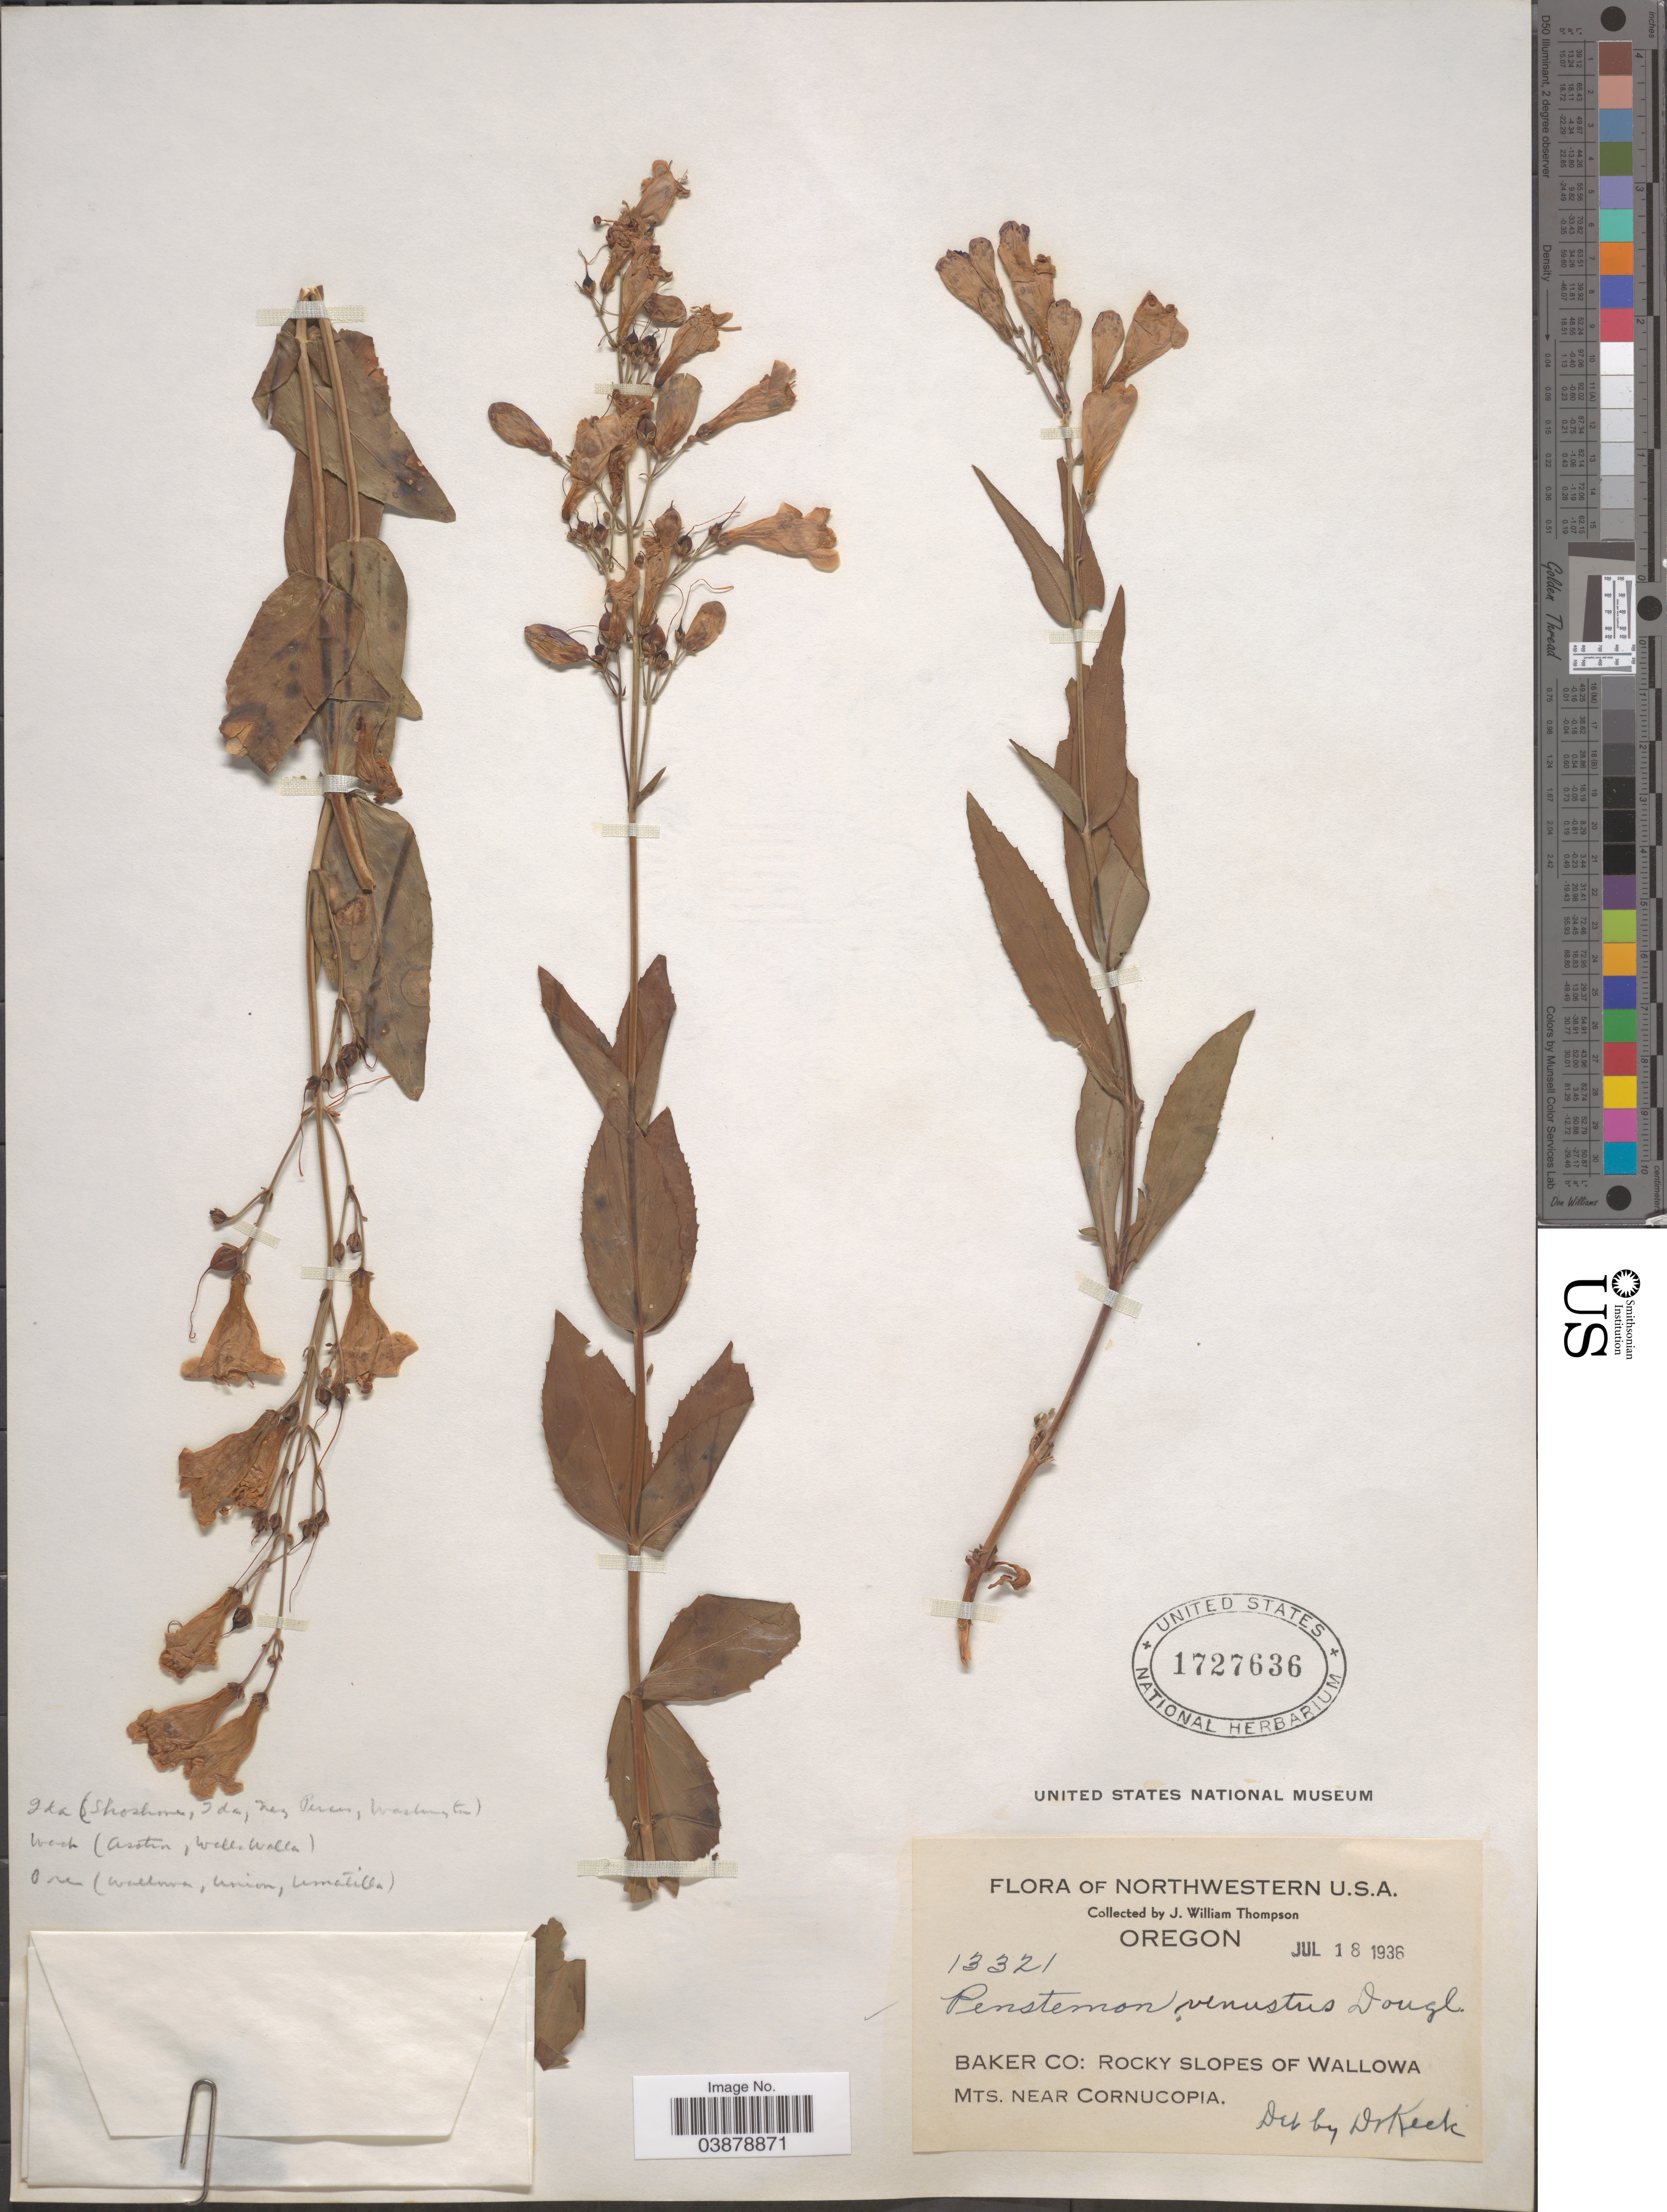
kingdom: Plantae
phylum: Tracheophyta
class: Magnoliopsida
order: Lamiales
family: Plantaginaceae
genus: Penstemon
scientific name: Penstemon venustus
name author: Douglas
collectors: J. W. Thompson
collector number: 13321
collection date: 1936-07-18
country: United States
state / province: Oregon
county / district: Baker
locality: Northwestern U.S.A. Baker Co: Rocky slopes of Wallowa Mts. near Cornucopia.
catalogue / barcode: US 1727636